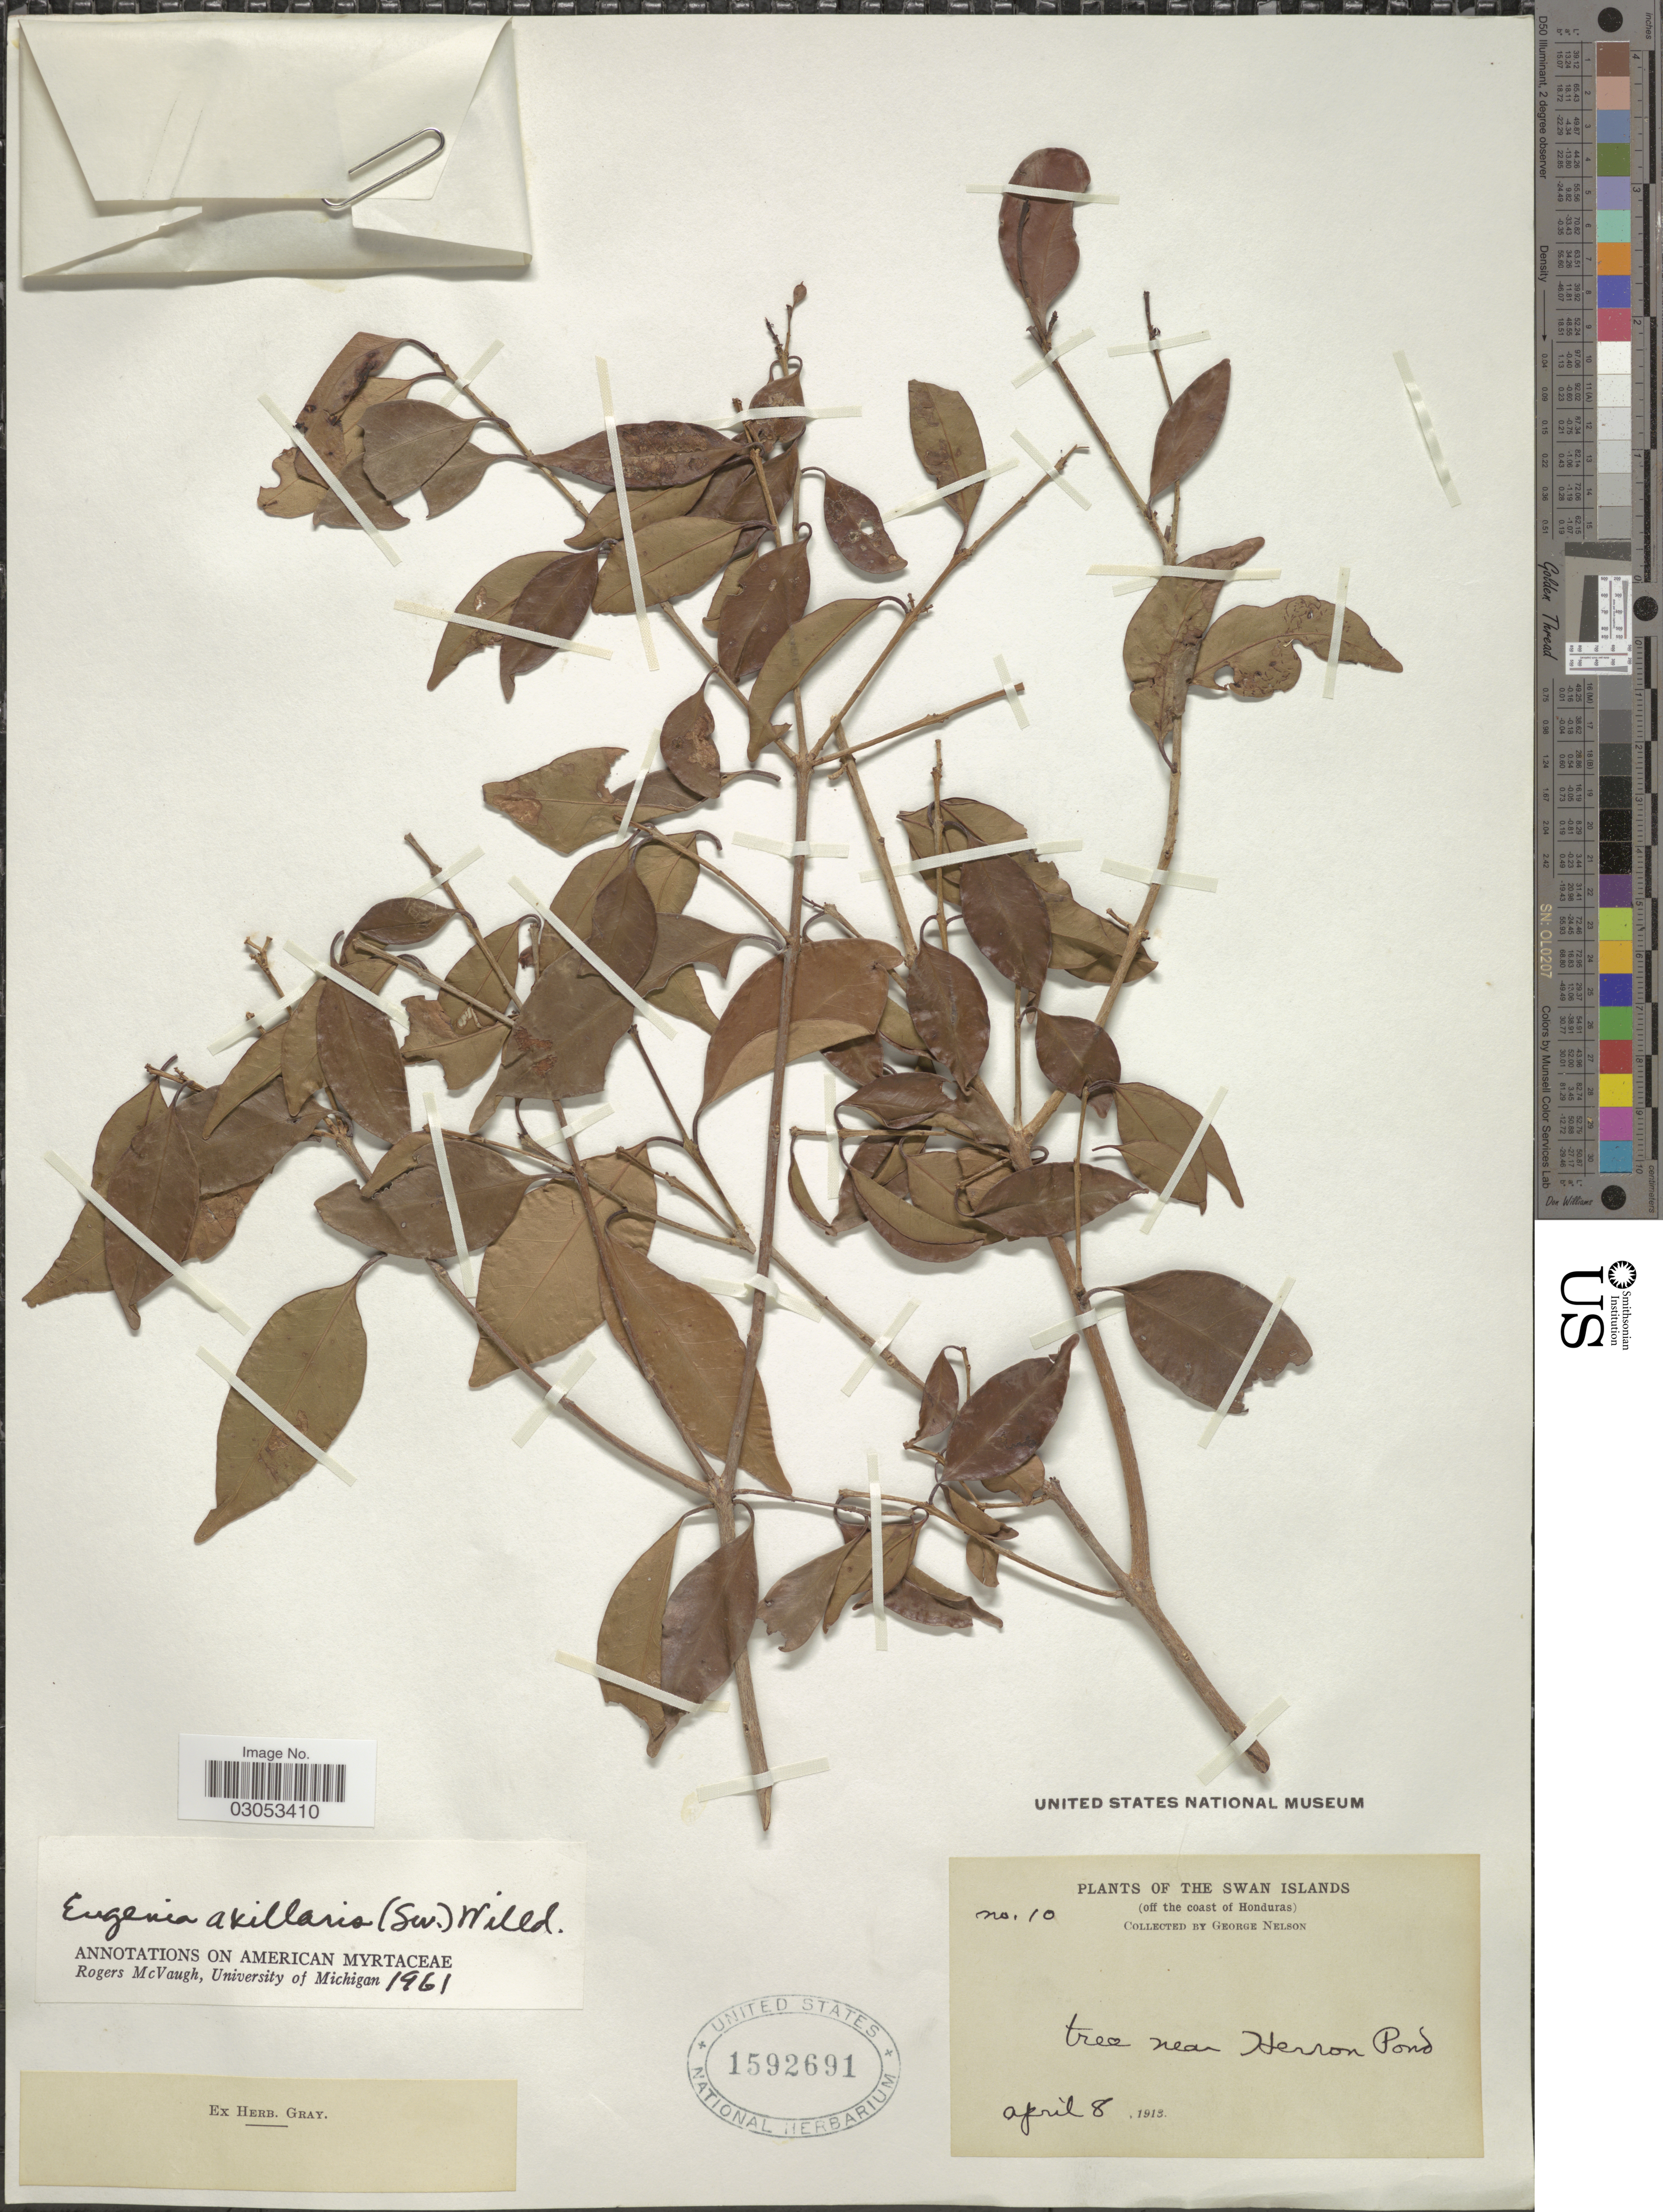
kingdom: Plantae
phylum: Tracheophyta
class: Magnoliopsida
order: Myrtales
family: Myrtaceae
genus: Eugenia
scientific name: Eugenia axillaris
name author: (Sw.) Willd.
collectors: G. Nelson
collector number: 10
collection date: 1913-04-08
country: Honduras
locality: Swan Islands (off the coast of Honduras).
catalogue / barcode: US 1592691